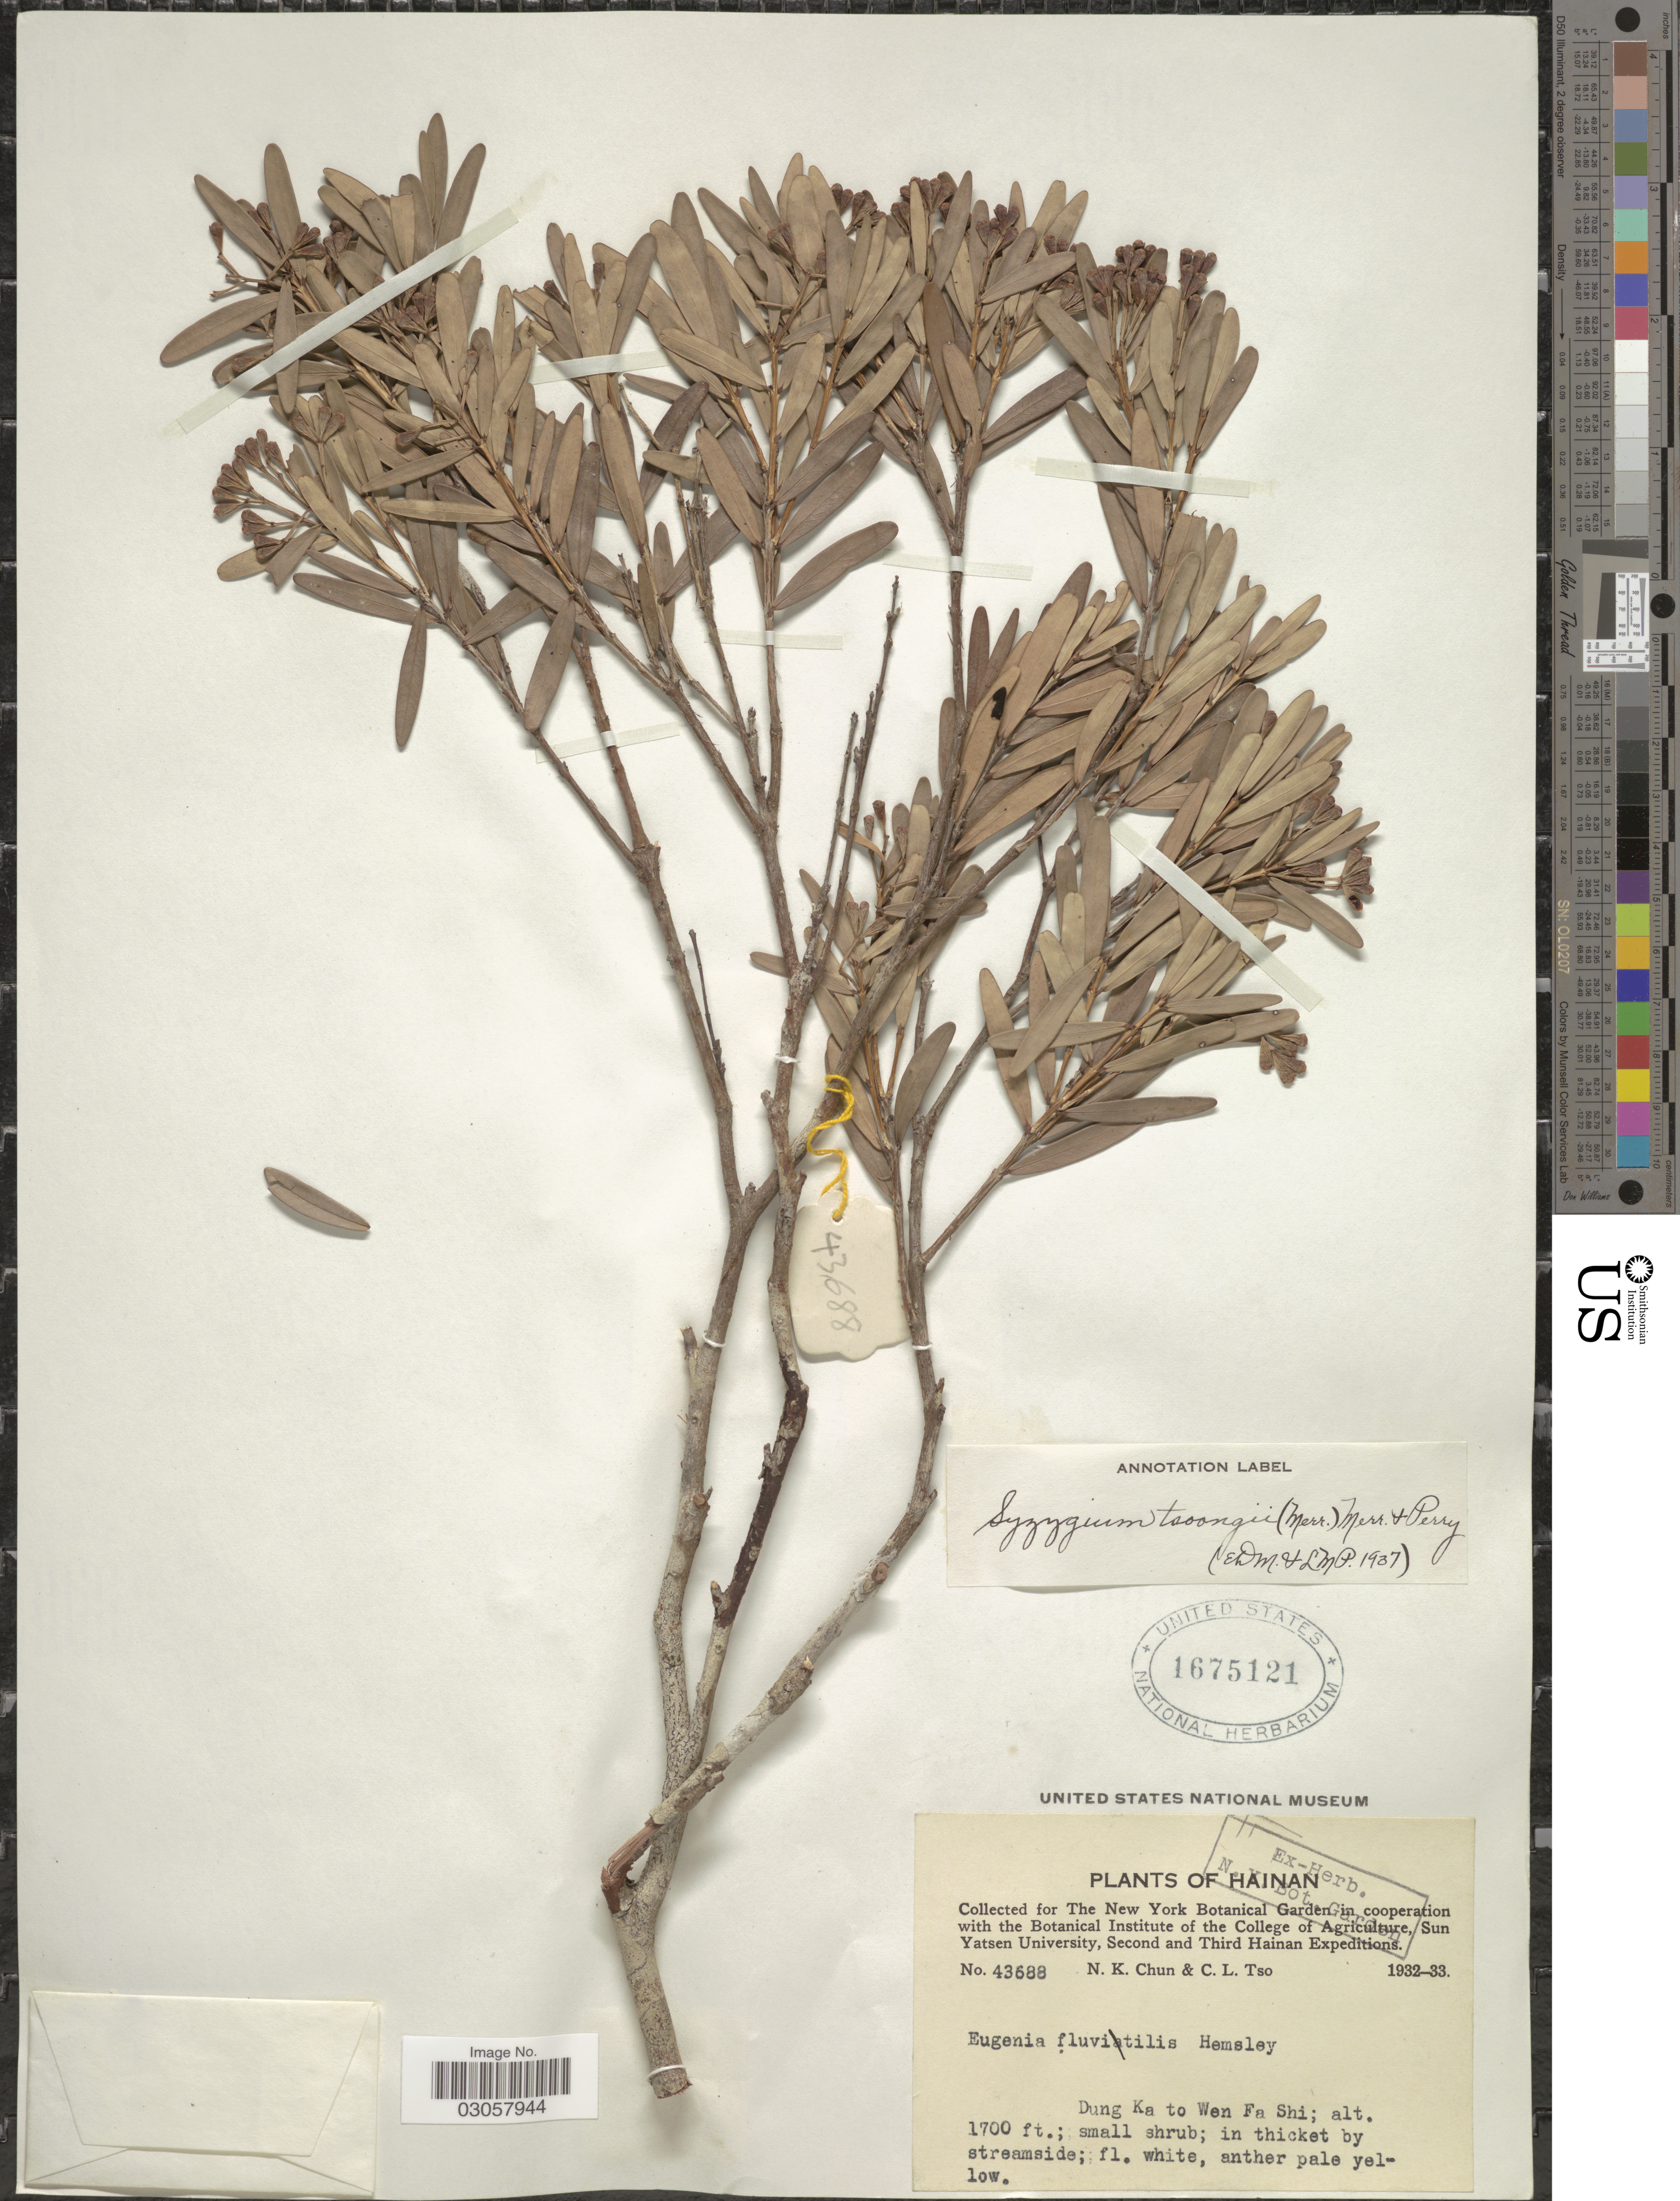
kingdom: Plantae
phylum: Tracheophyta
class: Magnoliopsida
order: Myrtales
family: Myrtaceae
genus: Syzygium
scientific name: Syzygium tsoongii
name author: (Merr.) Merr. & L.M. Perry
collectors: N. K. Chun & C. Tso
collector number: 43688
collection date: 1932/1933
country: China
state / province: Hainan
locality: Dung Ka to Wen Fa Shi.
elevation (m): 518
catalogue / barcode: US 1675121